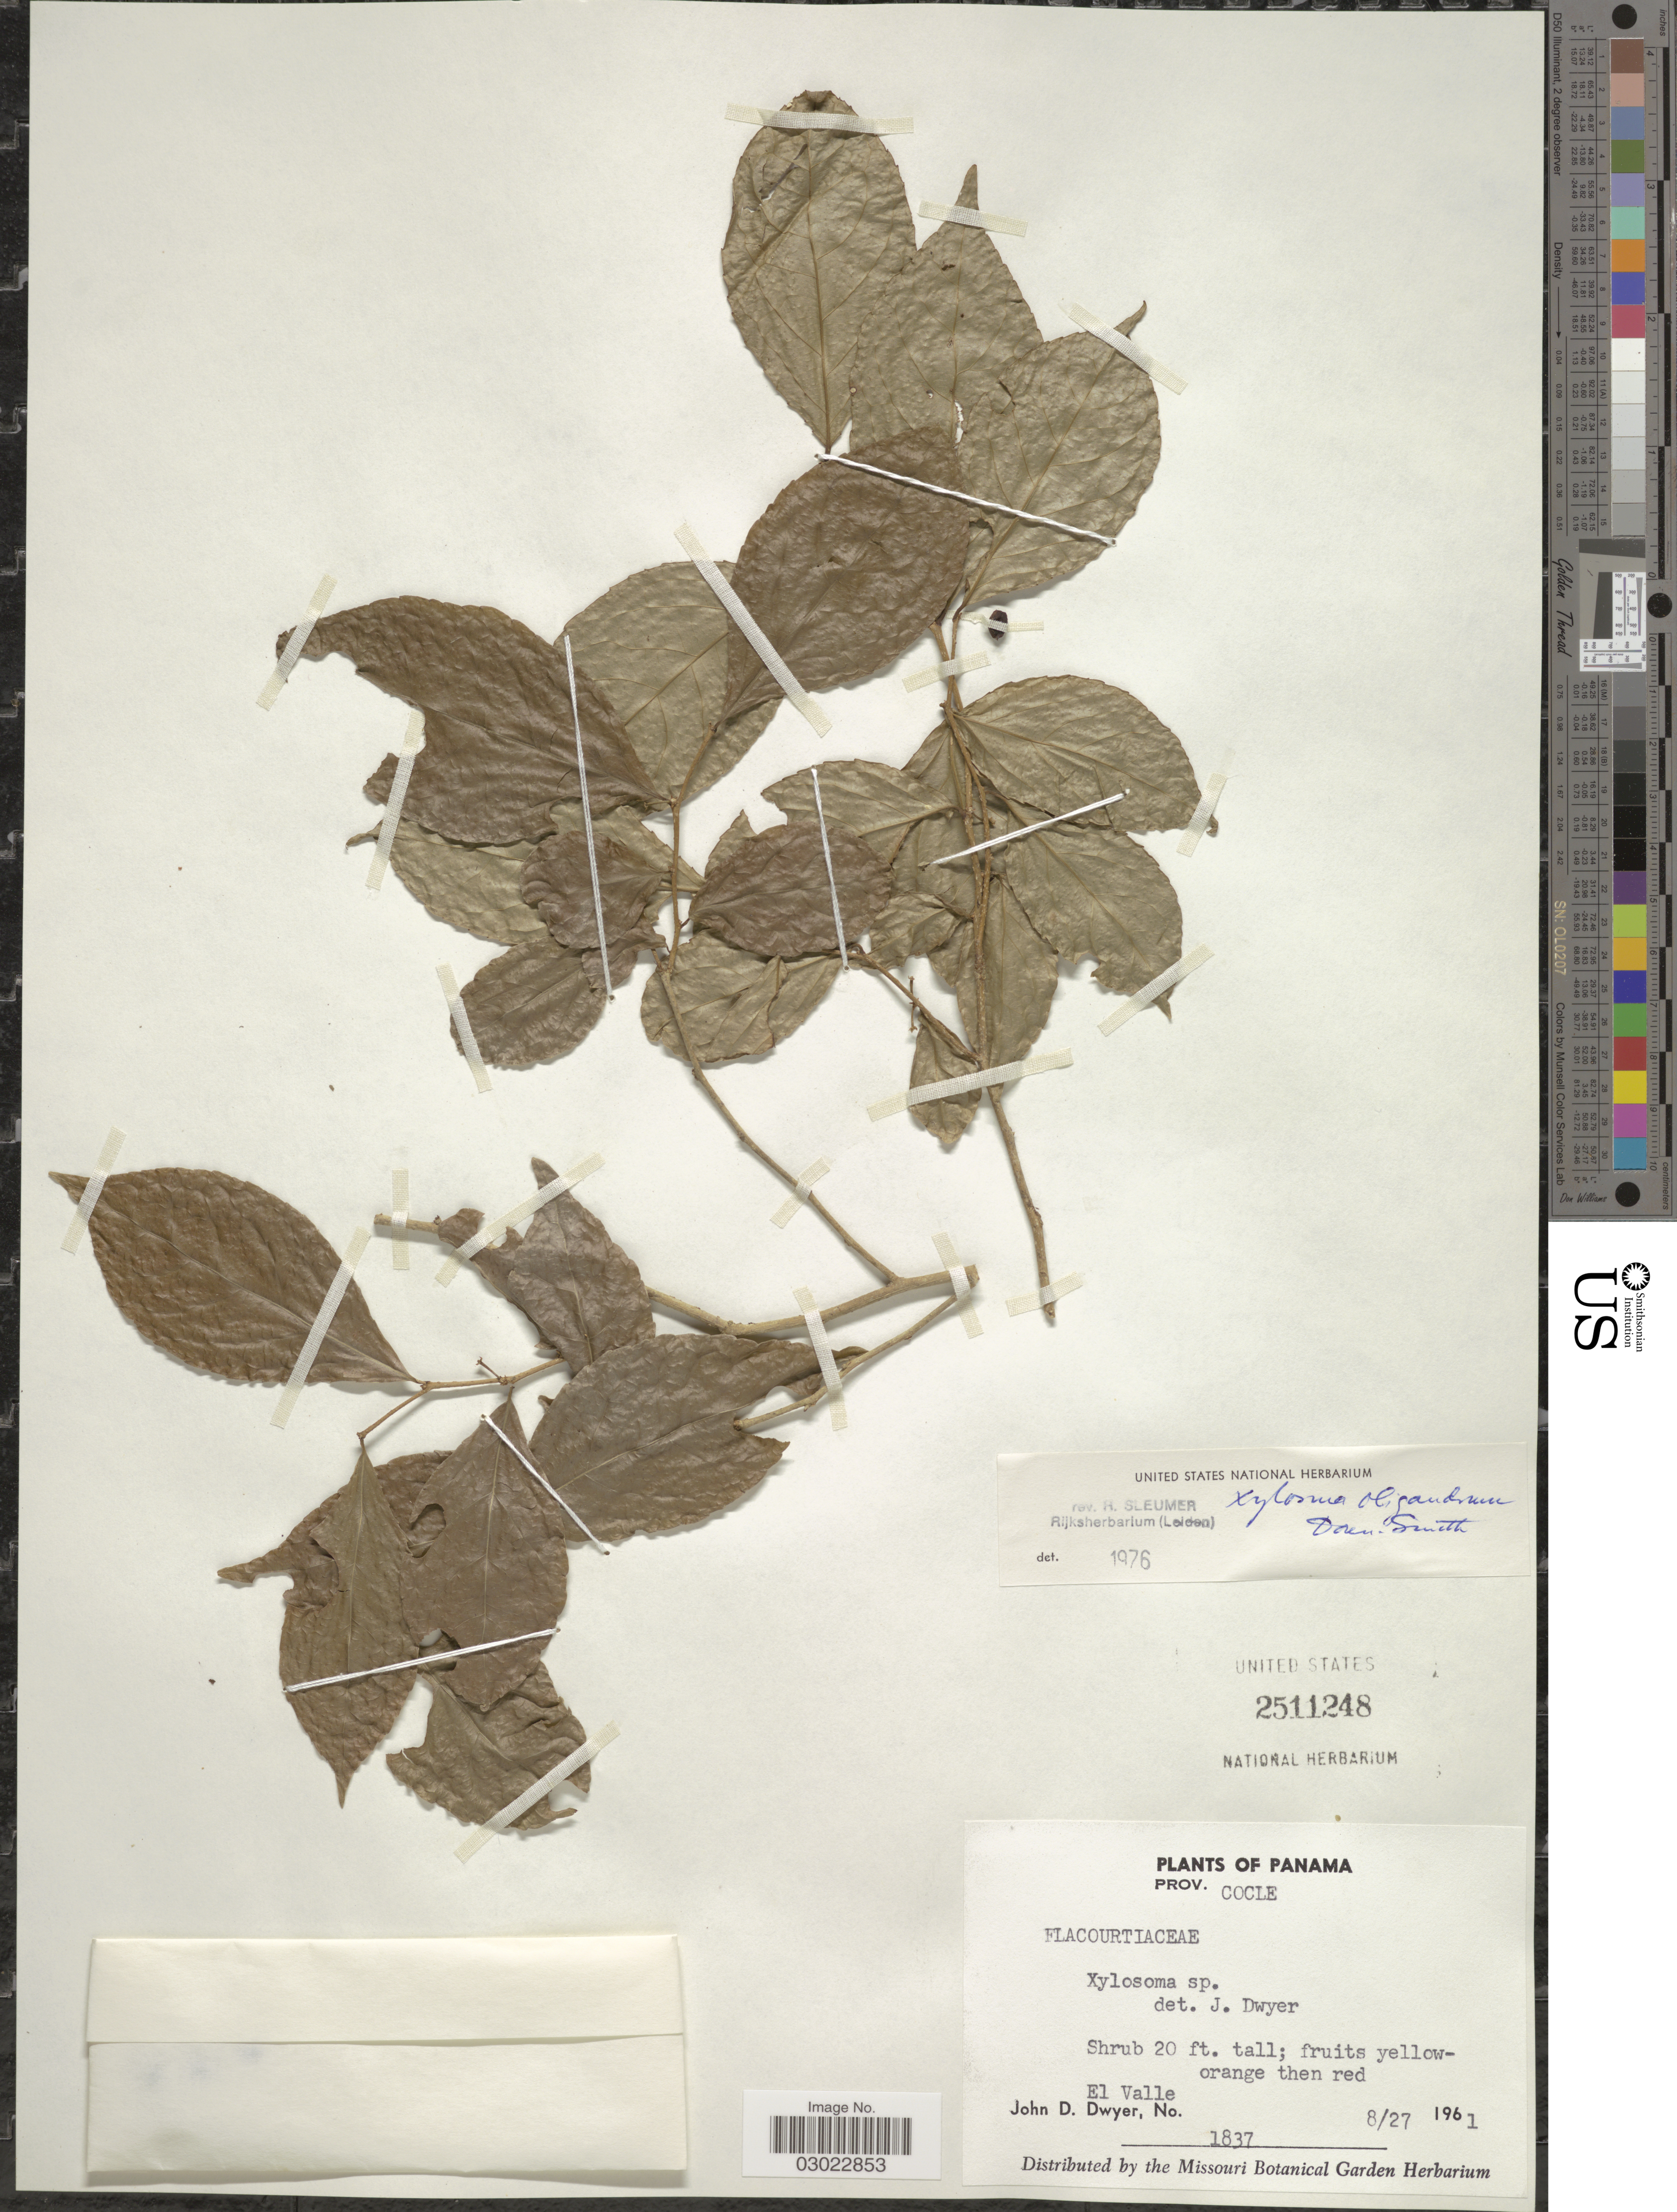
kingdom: Plantae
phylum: Tracheophyta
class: Magnoliopsida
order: Malpighiales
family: Salicaceae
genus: Xylosma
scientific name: Xylosma oligandra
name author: Donn. Sm.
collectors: J. D. Dwyer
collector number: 1837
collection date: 1961-08-27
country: Panama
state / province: Coclé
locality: El Valle.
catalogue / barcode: US 2511248